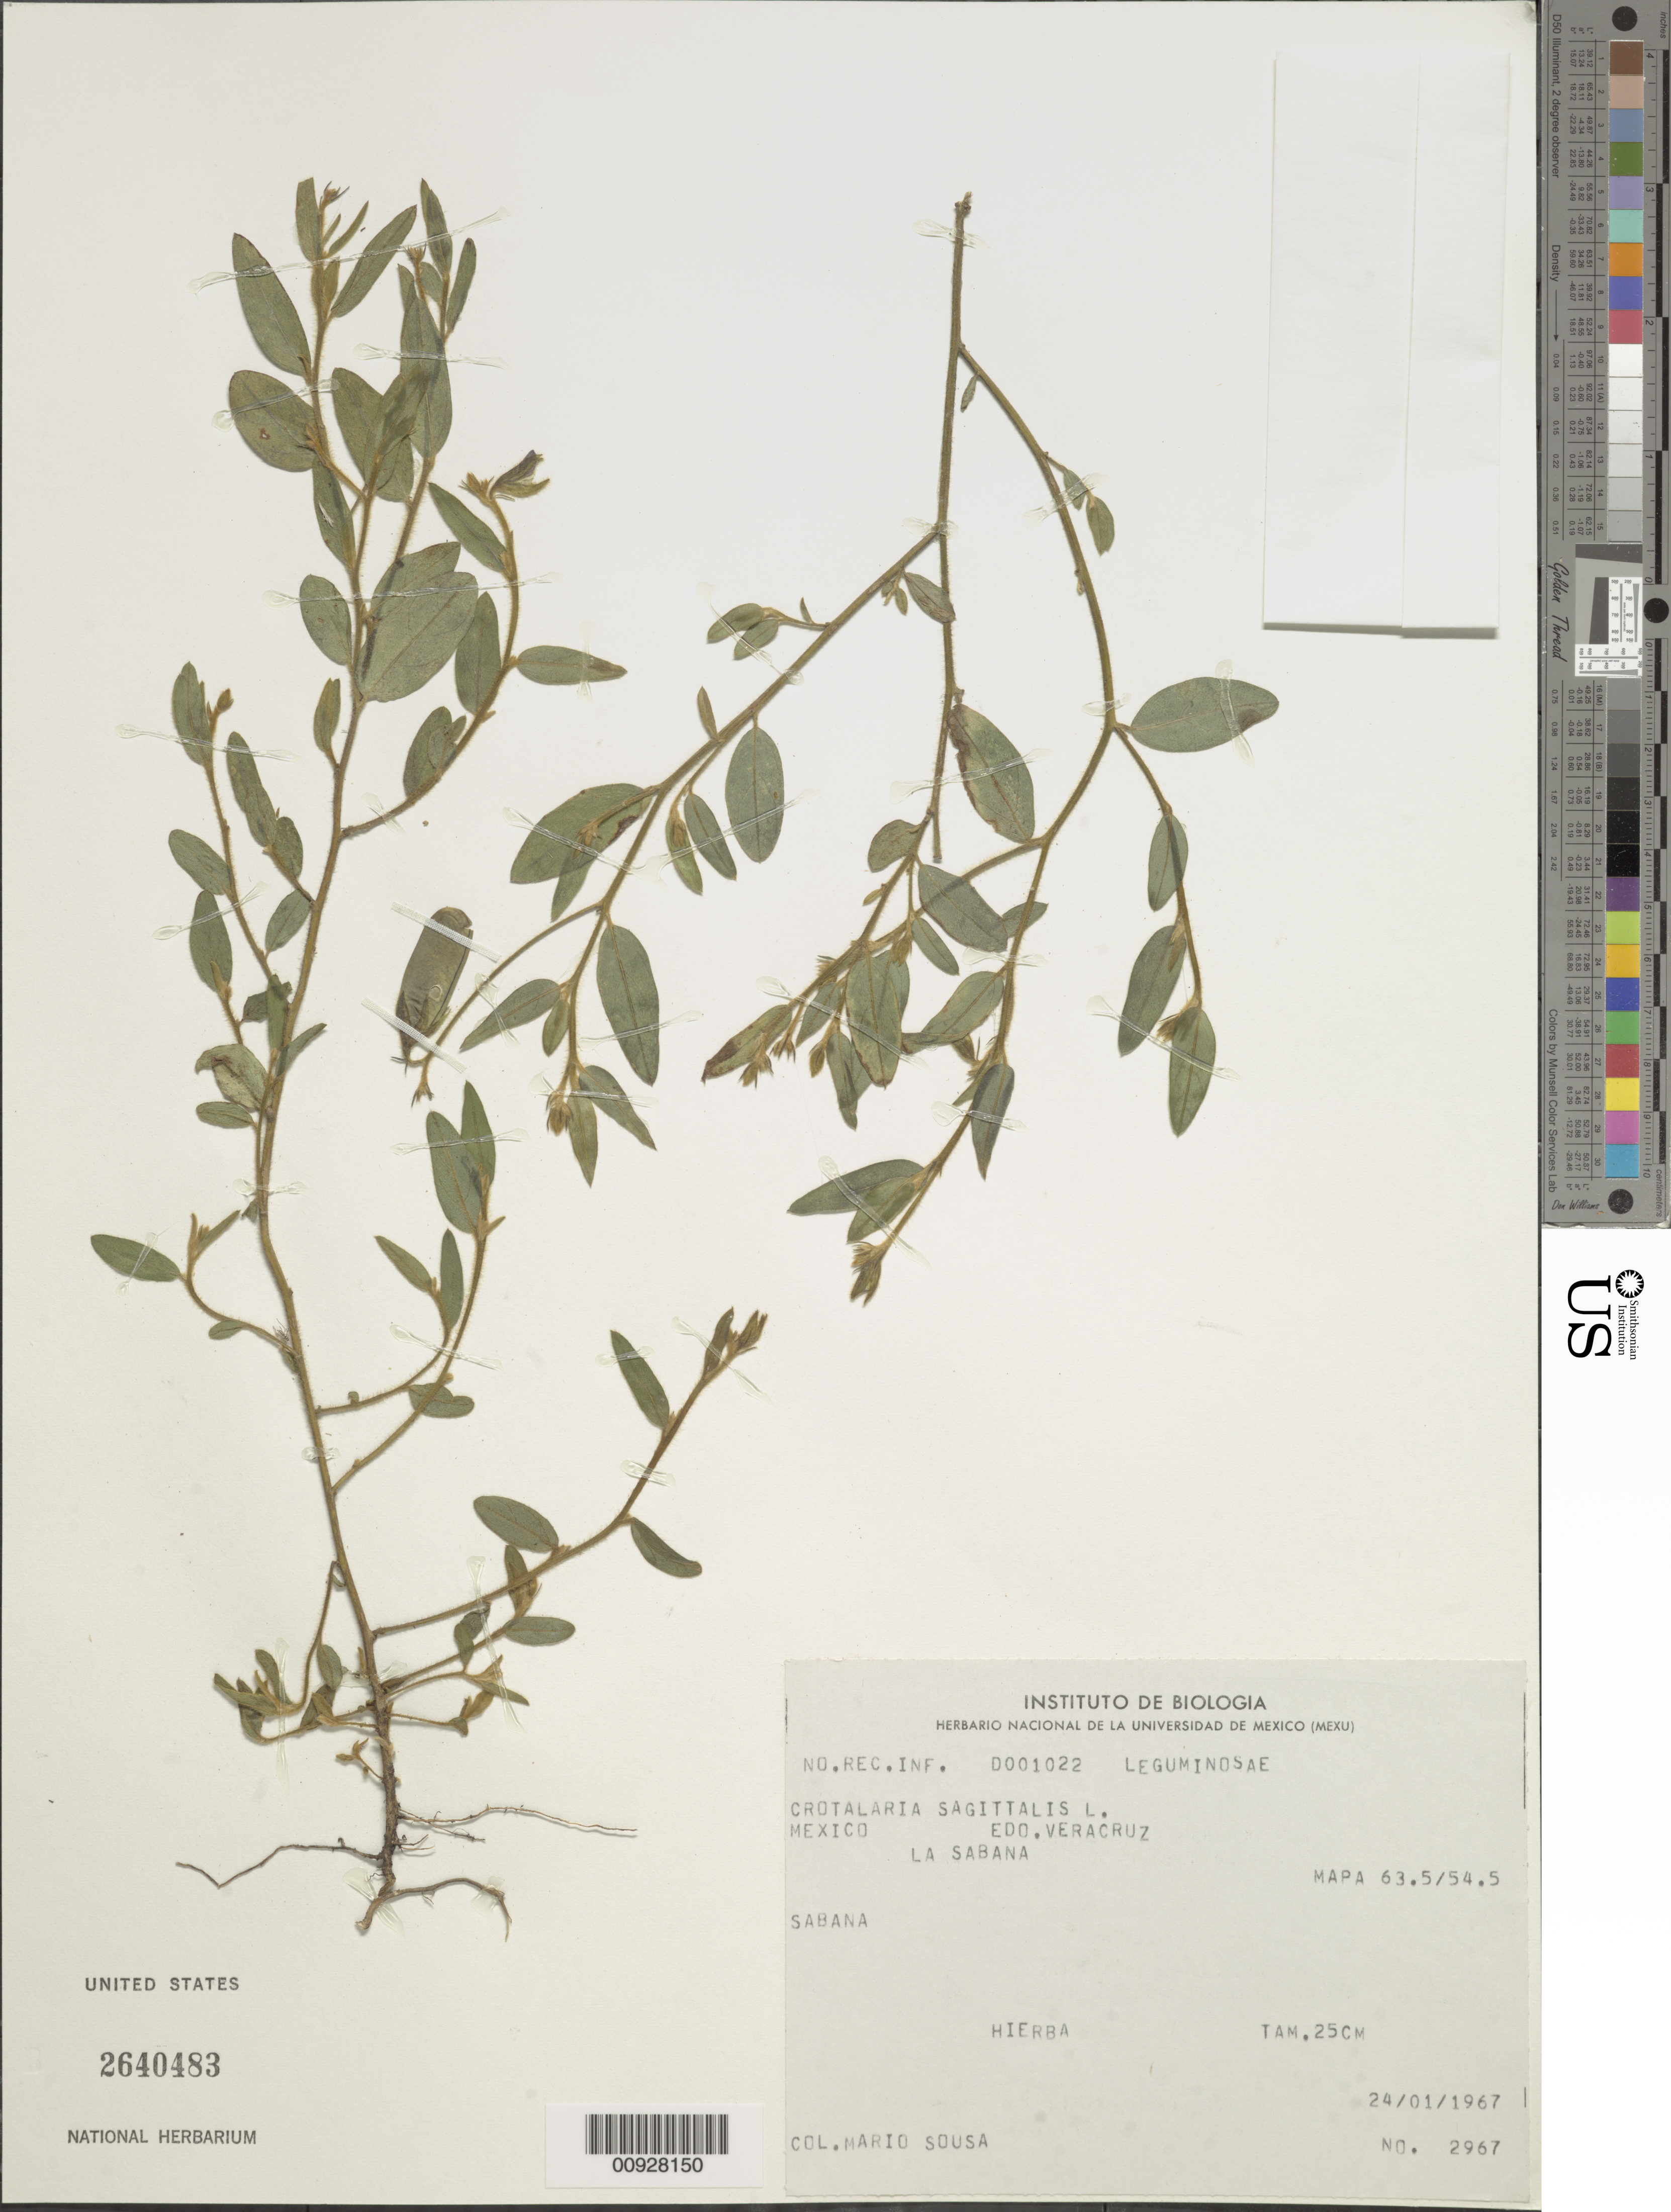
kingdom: Plantae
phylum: Tracheophyta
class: Magnoliopsida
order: Fabales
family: Fabaceae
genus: Crotalaria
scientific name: Crotalaria sagittalis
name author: L.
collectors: M. Sousa S.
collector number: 2697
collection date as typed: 24 Jan 1967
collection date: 1967-01-24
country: Mexico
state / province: Veracruz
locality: Edo. Veracruz, La Sabana. Mapa 63.5/54.5.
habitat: Sabana.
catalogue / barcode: US 2640483